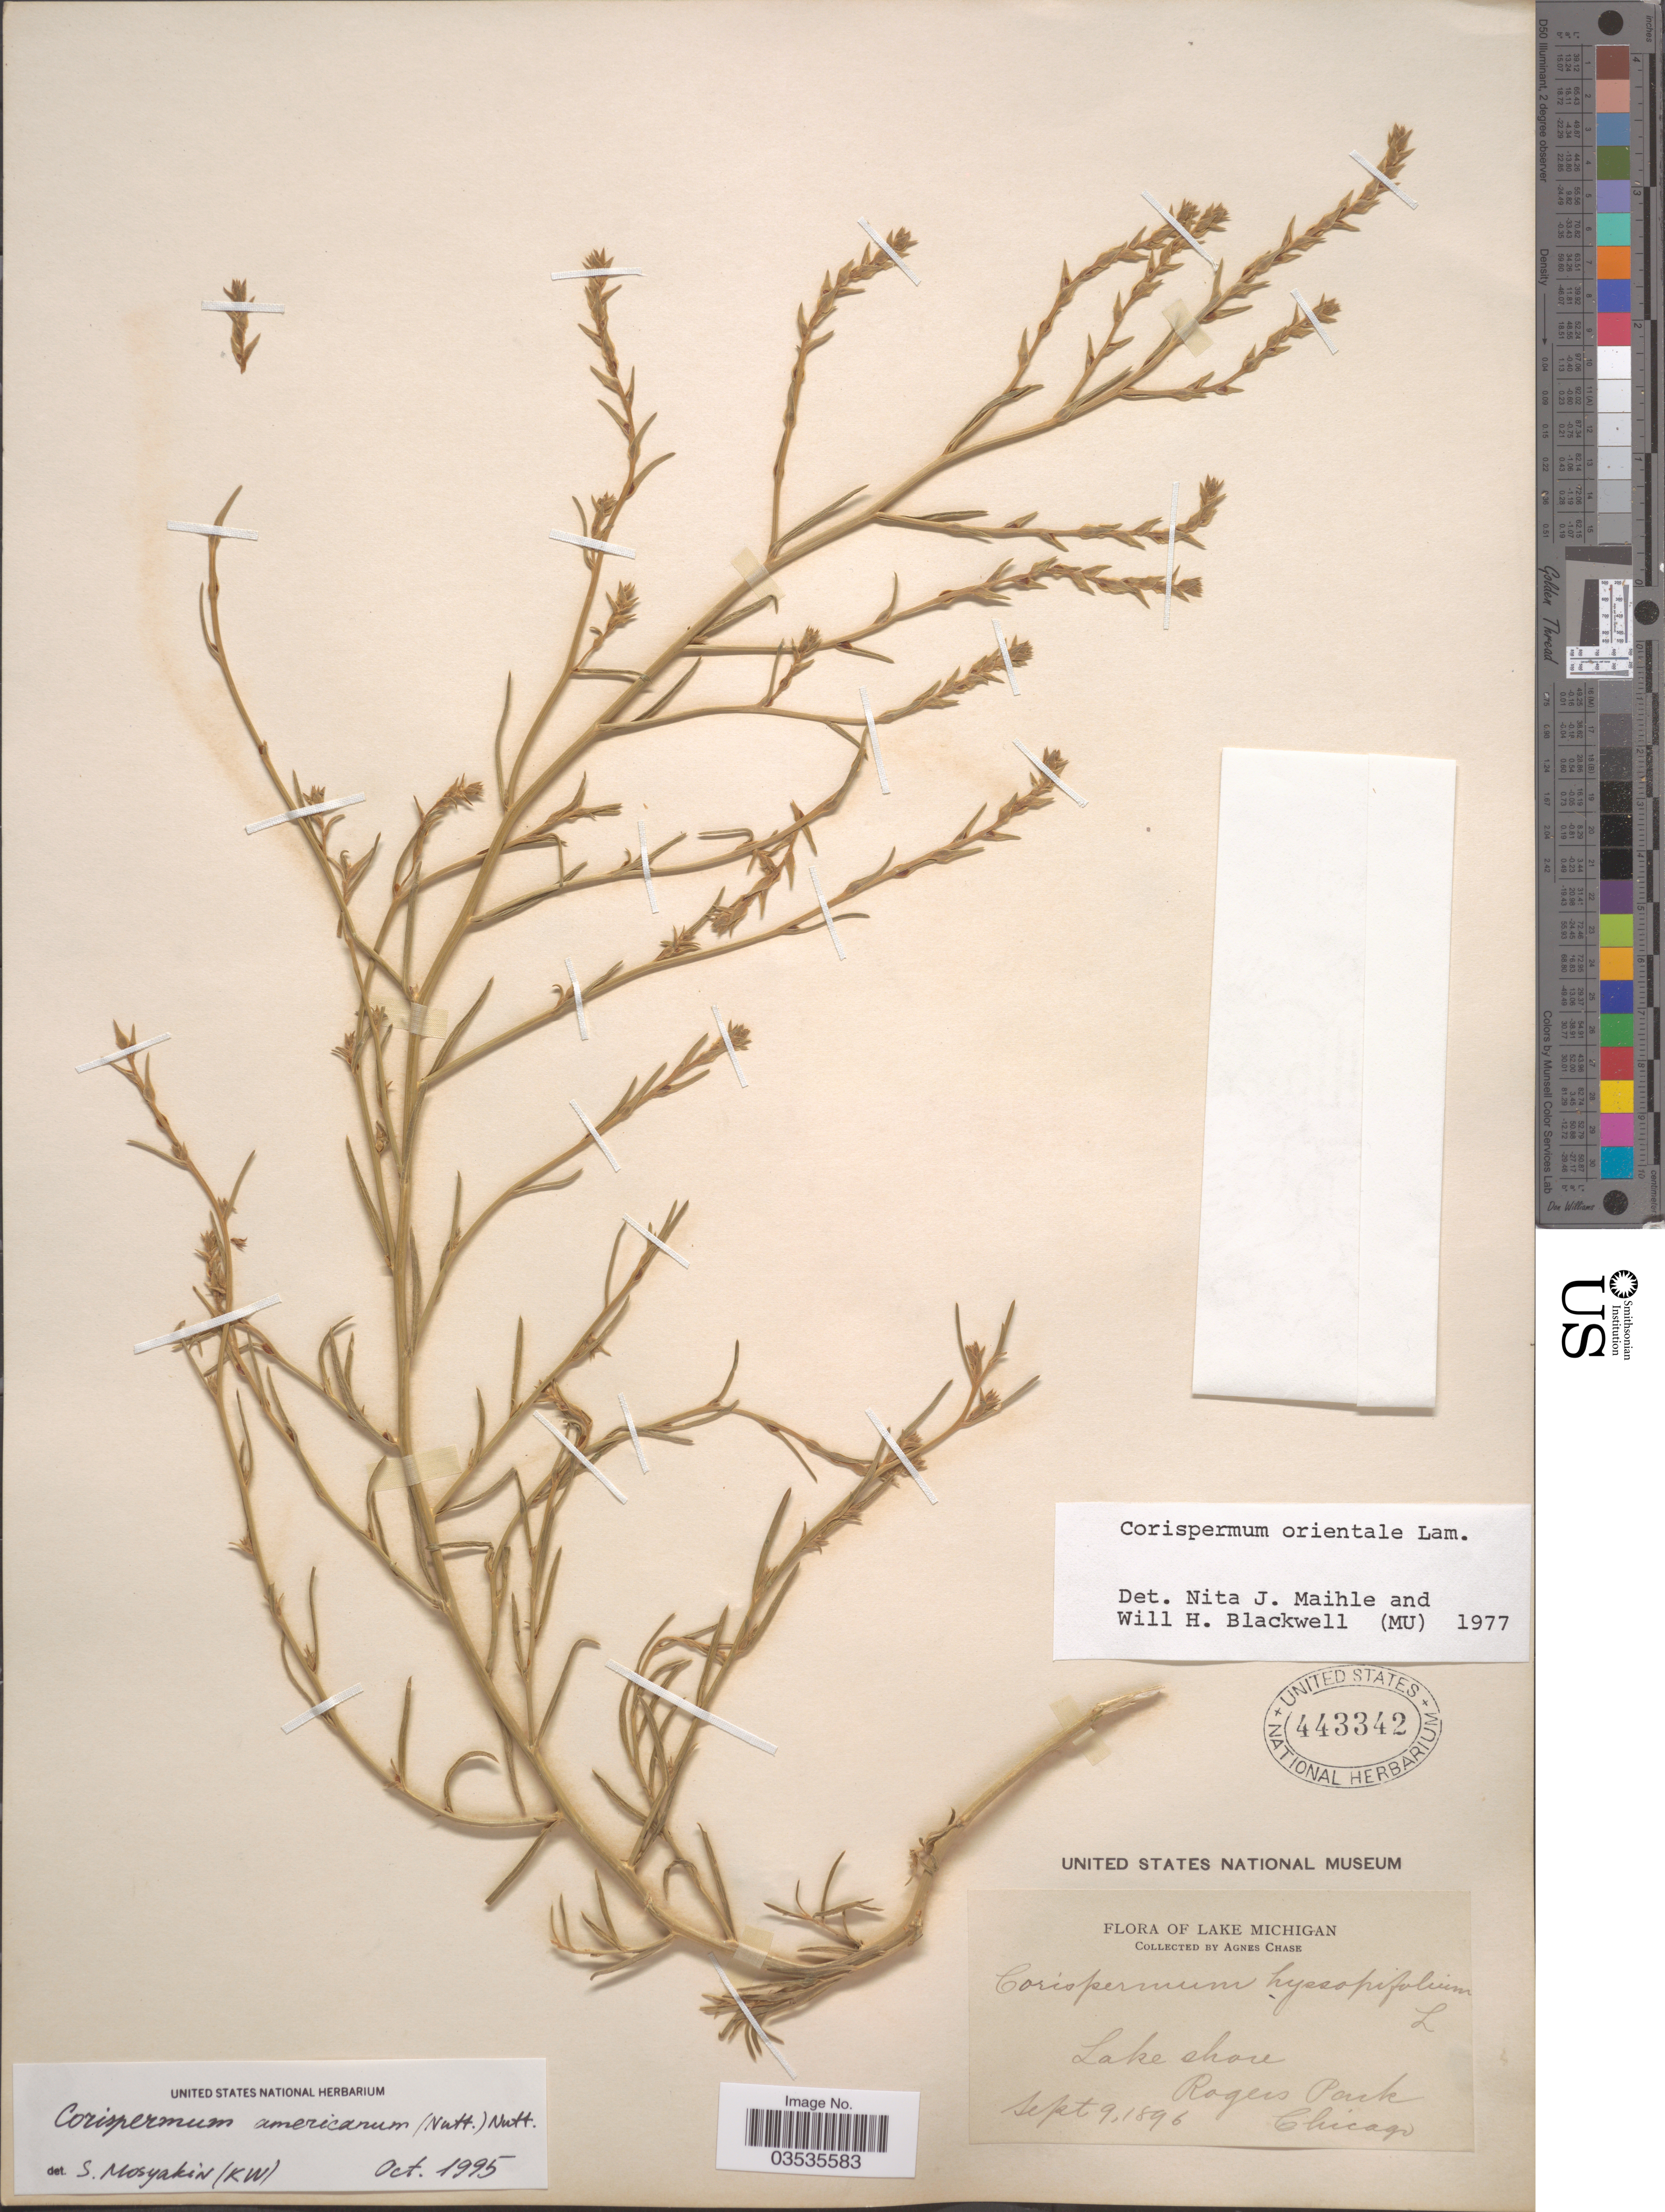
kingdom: Plantae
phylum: Tracheophyta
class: Magnoliopsida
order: Caryophyllales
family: Amaranthaceae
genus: Corispermum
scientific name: Corispermum americanum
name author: (Nutt.) Nutt.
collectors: A. Chase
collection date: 1896-09-09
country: United States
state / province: Michigan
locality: Lake Michigan. Lake shore. Rogers Park. Chicago.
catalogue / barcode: US 443342